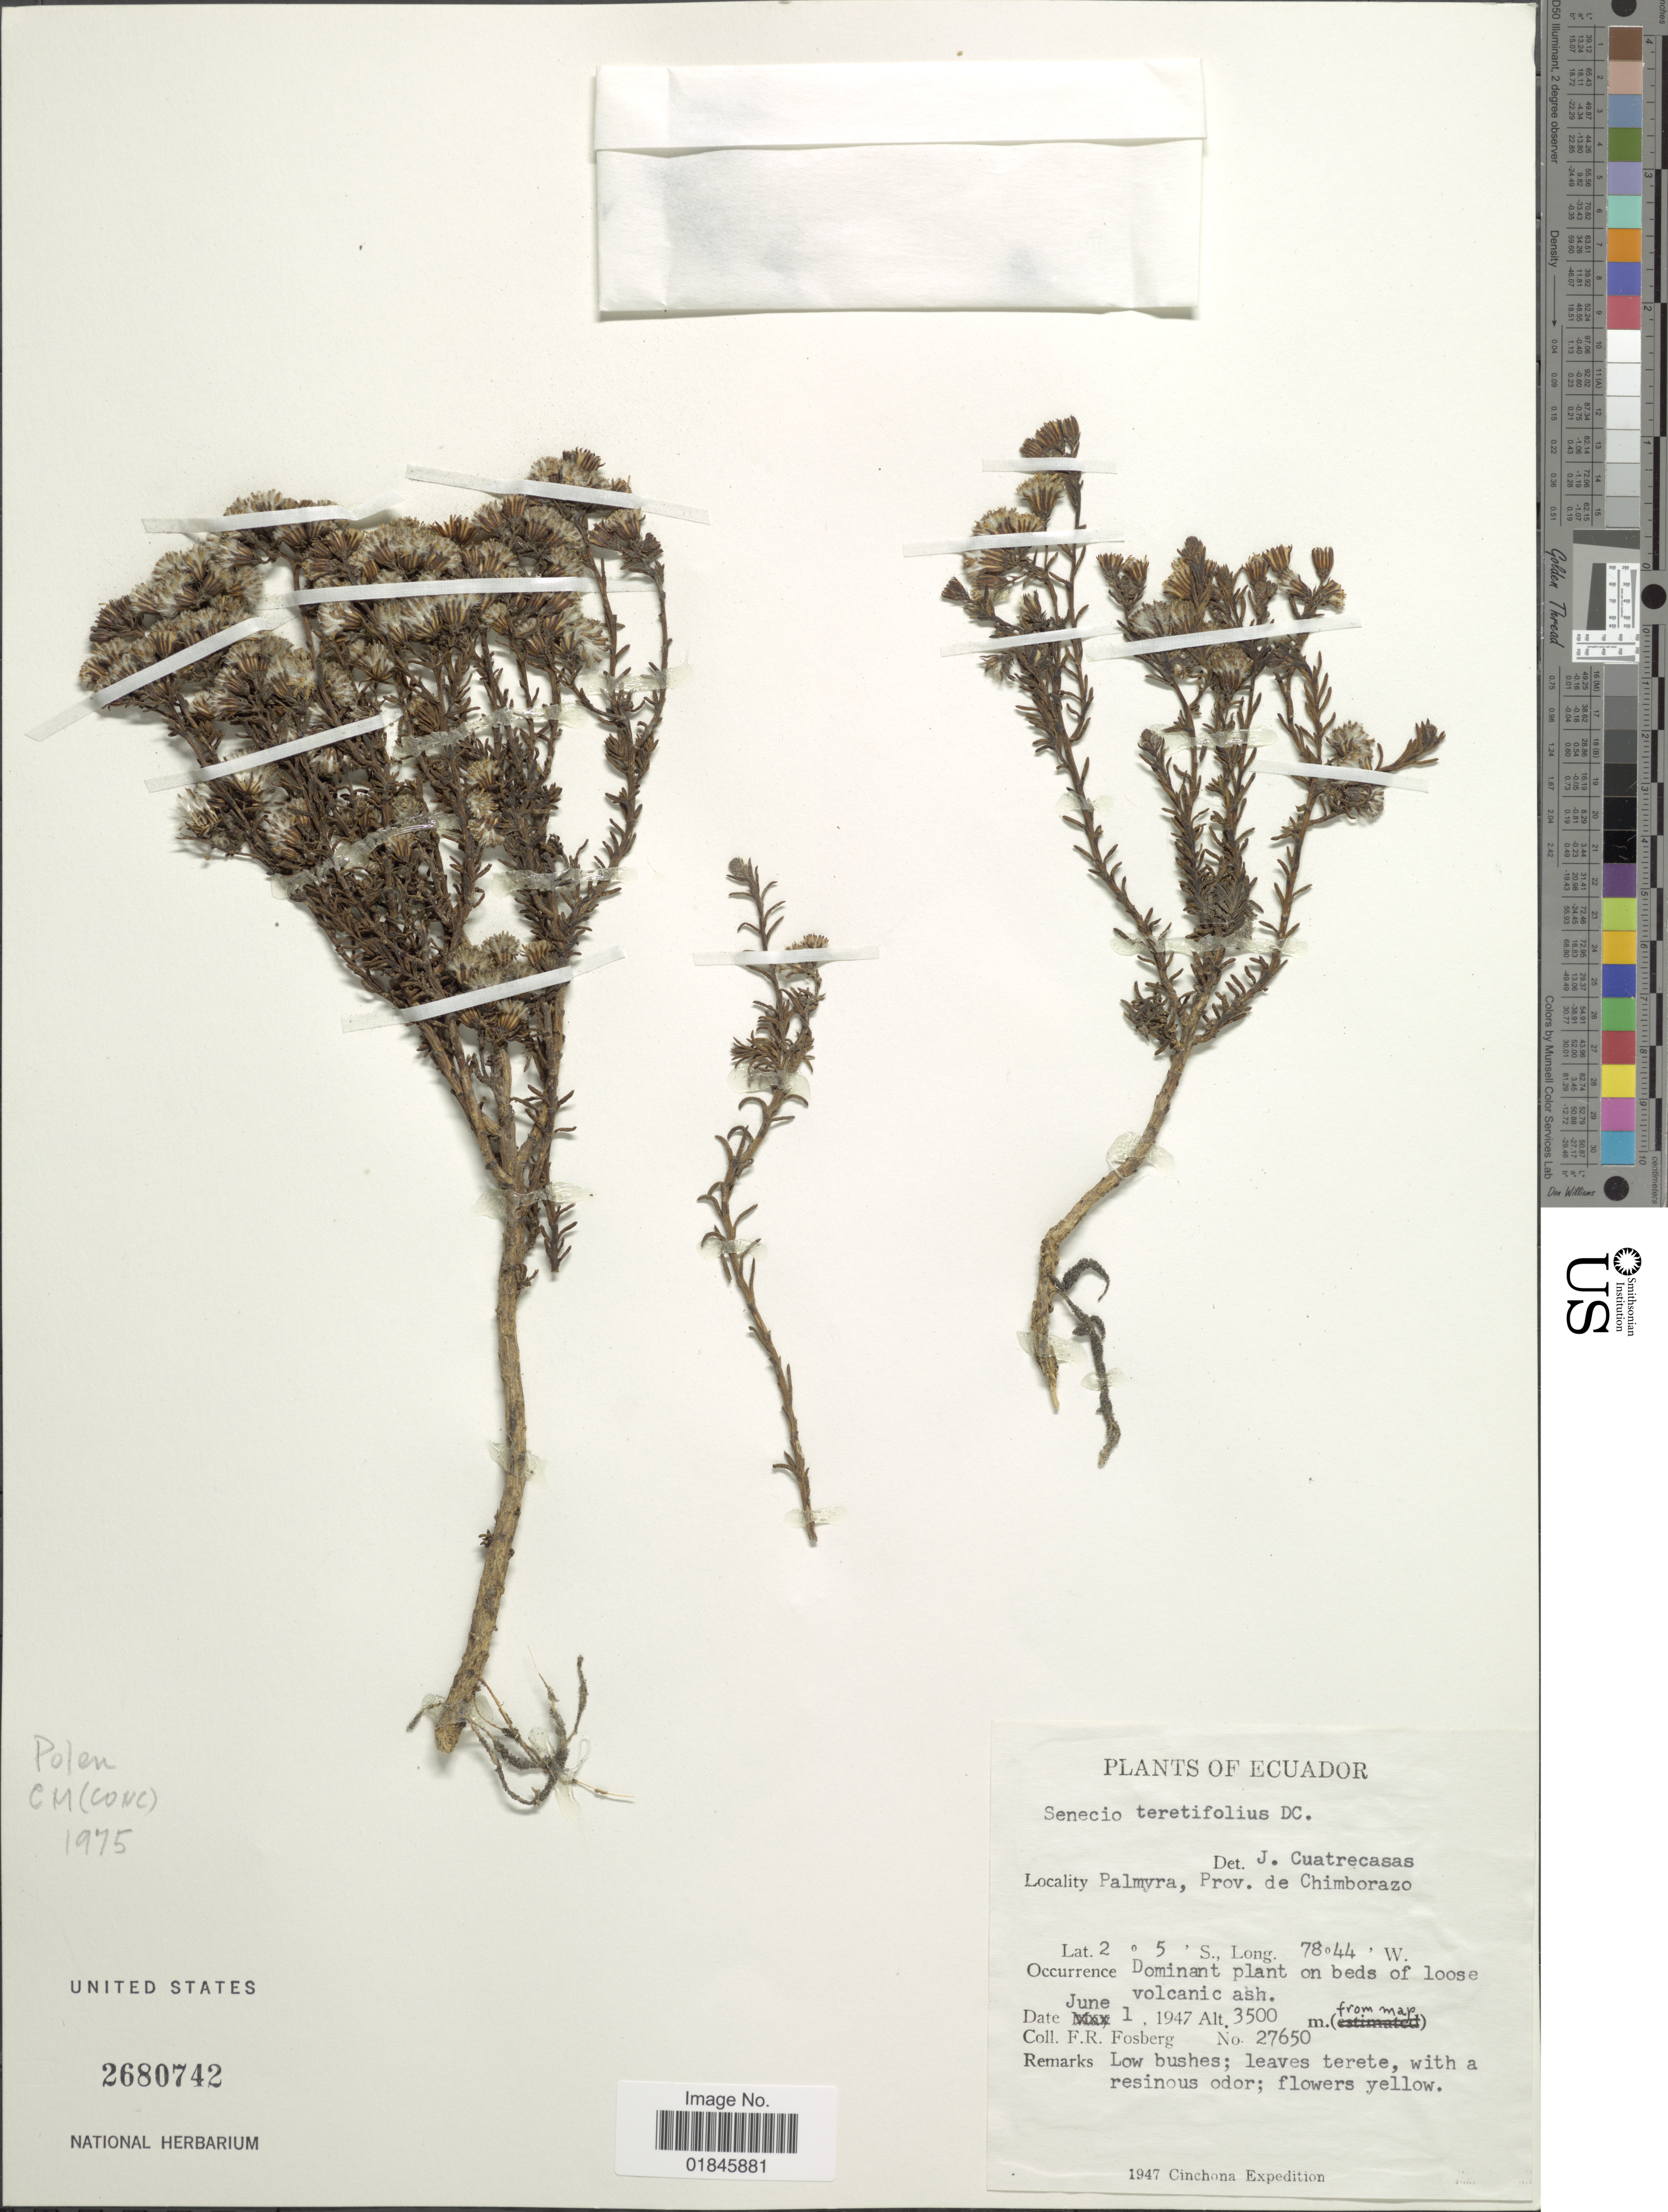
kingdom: Plantae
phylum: Tracheophyta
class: Magnoliopsida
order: Asterales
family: Asteraceae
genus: Pentacalia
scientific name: Pentacalia teretifolia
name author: (Kunth) Cuatrec.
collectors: F. R. Fosberg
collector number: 27650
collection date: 1947-06-01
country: Ecuador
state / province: Chimborazo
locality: Palmyra, Prov. de Chimborazo.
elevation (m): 3500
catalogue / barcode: US 2680742